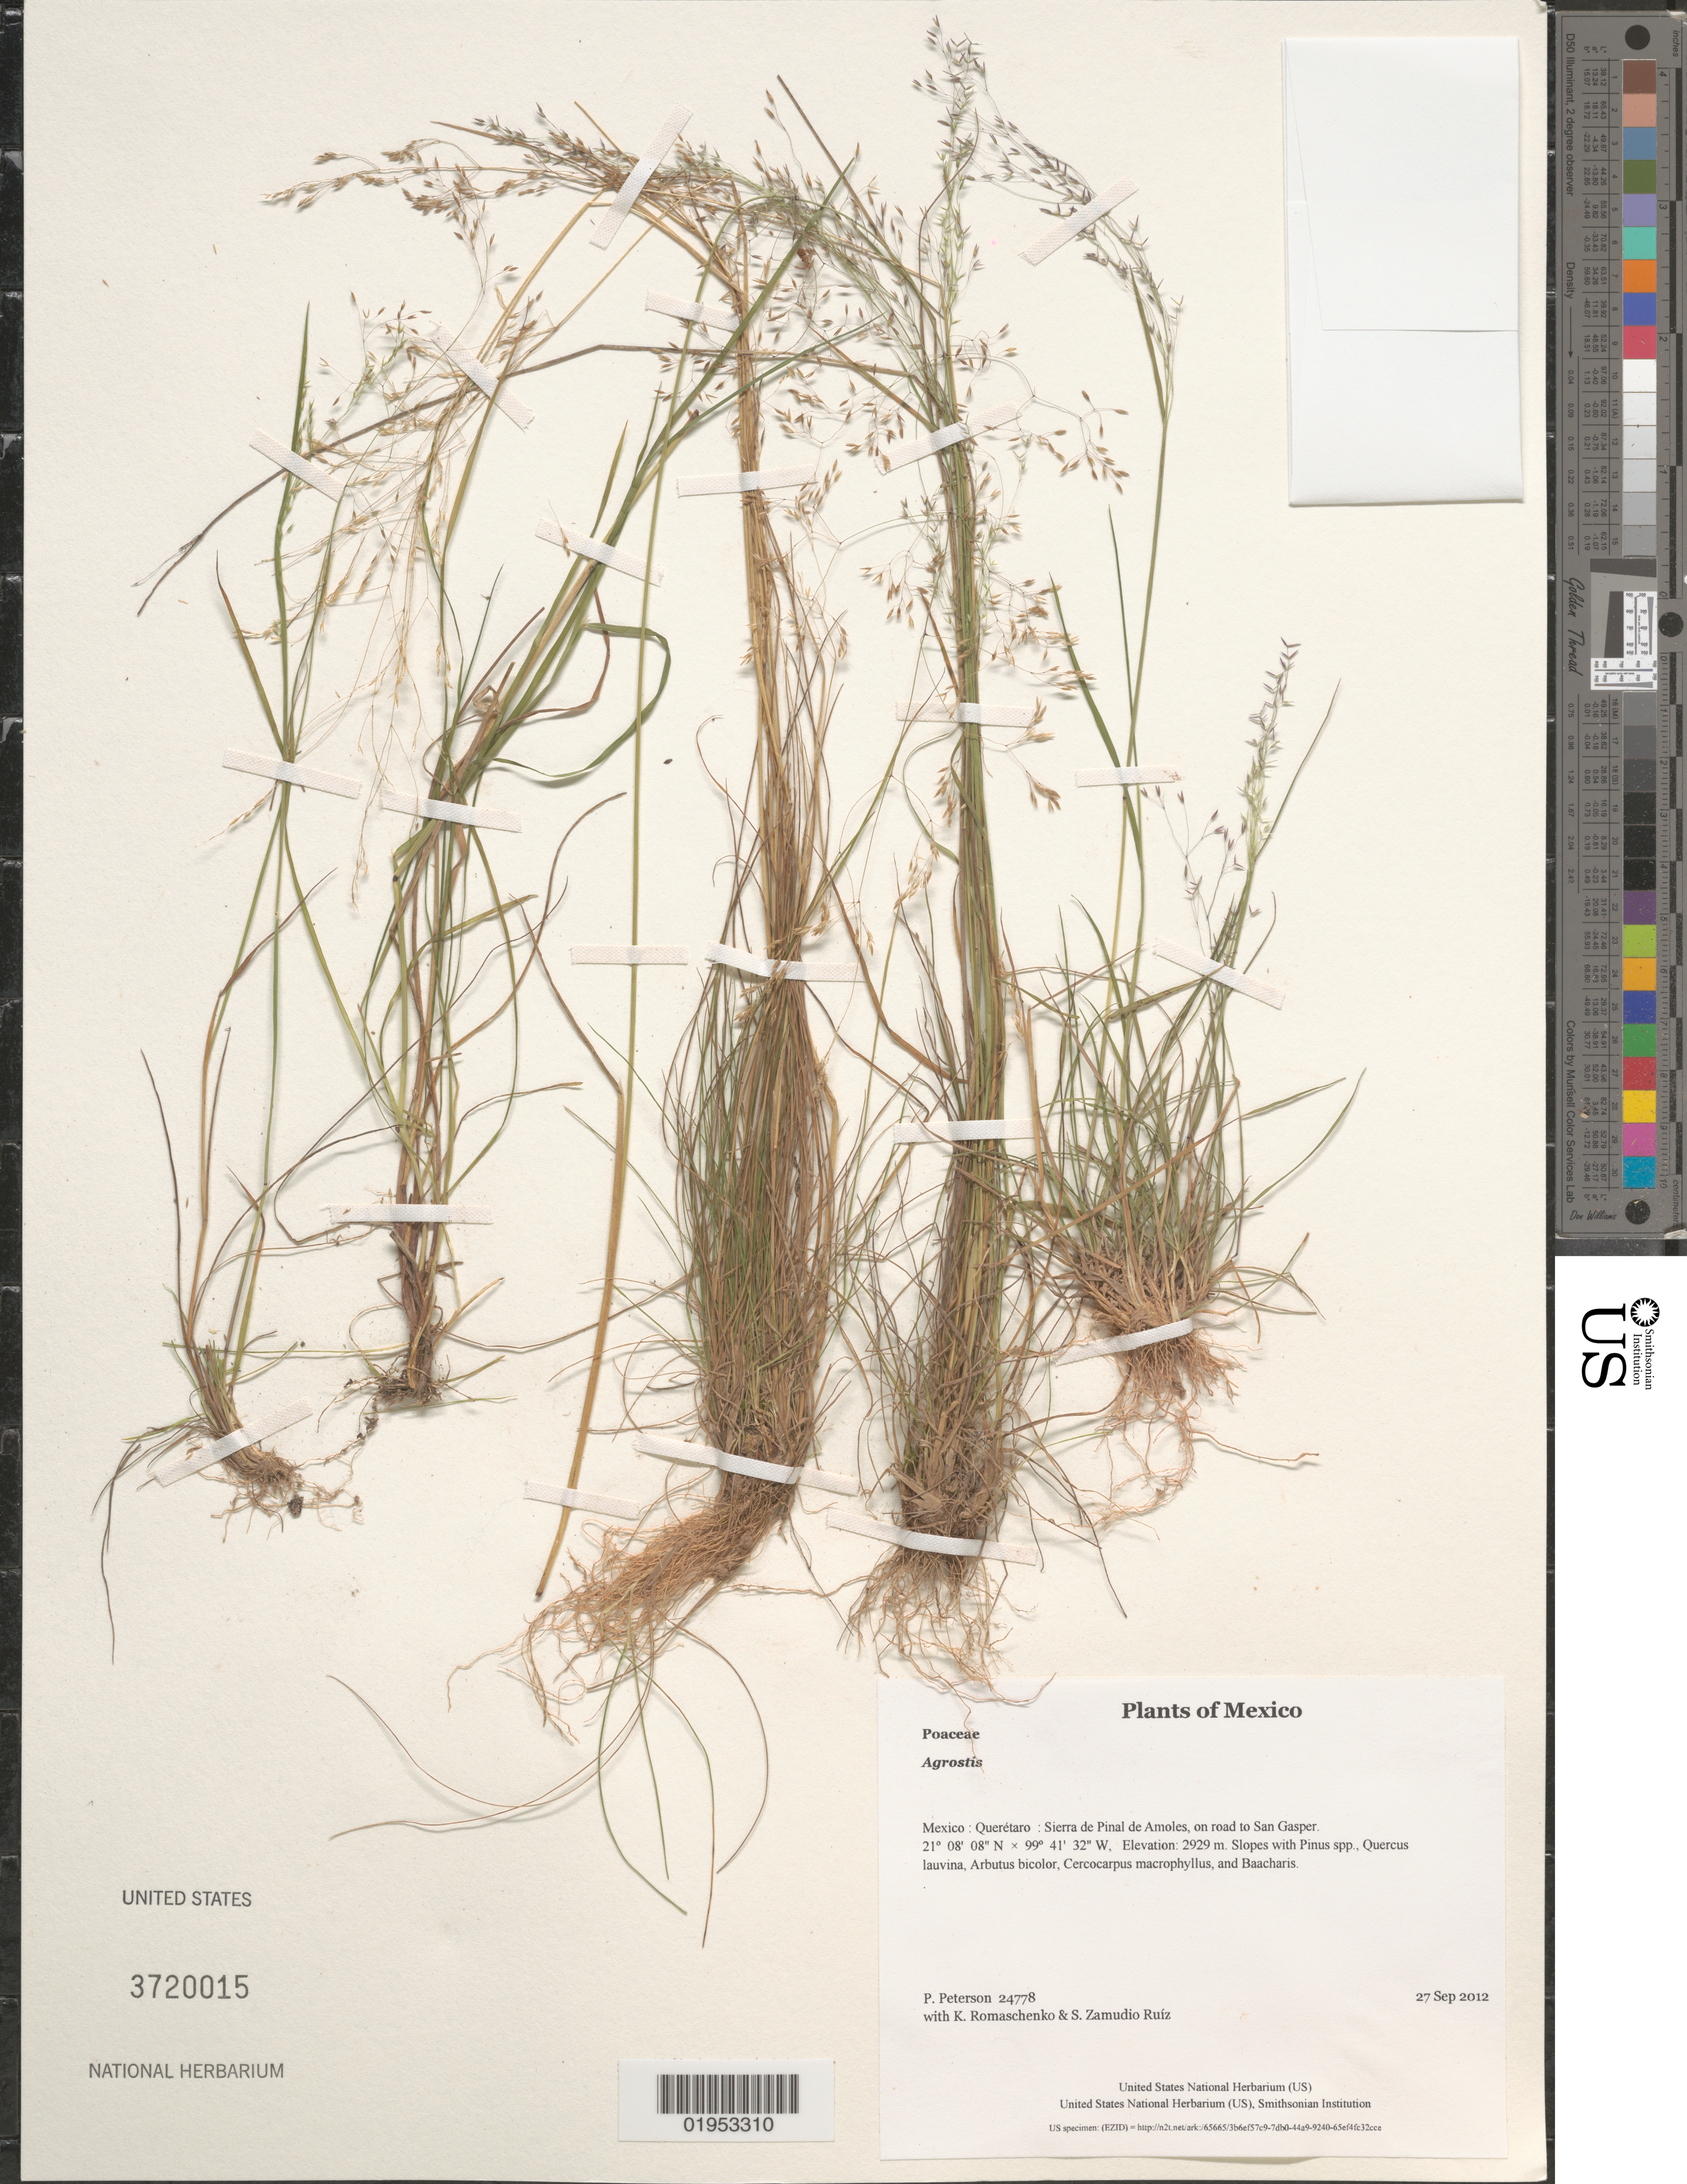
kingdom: Plantae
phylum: Tracheophyta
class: Liliopsida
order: Poales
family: Poaceae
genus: Agrostis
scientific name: Agrostis sp.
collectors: P. M. Peterson, K. Romaschenko & S. Zamudio Ruíz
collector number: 24778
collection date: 2012-09-27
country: Mexico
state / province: Querétaro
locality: Sierra de Pinal de Amoles, on road to San Gasper.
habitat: Slopes with Pinus spp., Quercus lauvina, Arbutus bicolor, Cercocarpus macrophyllus, and Baacharis.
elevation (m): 2929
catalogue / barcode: US 3720015